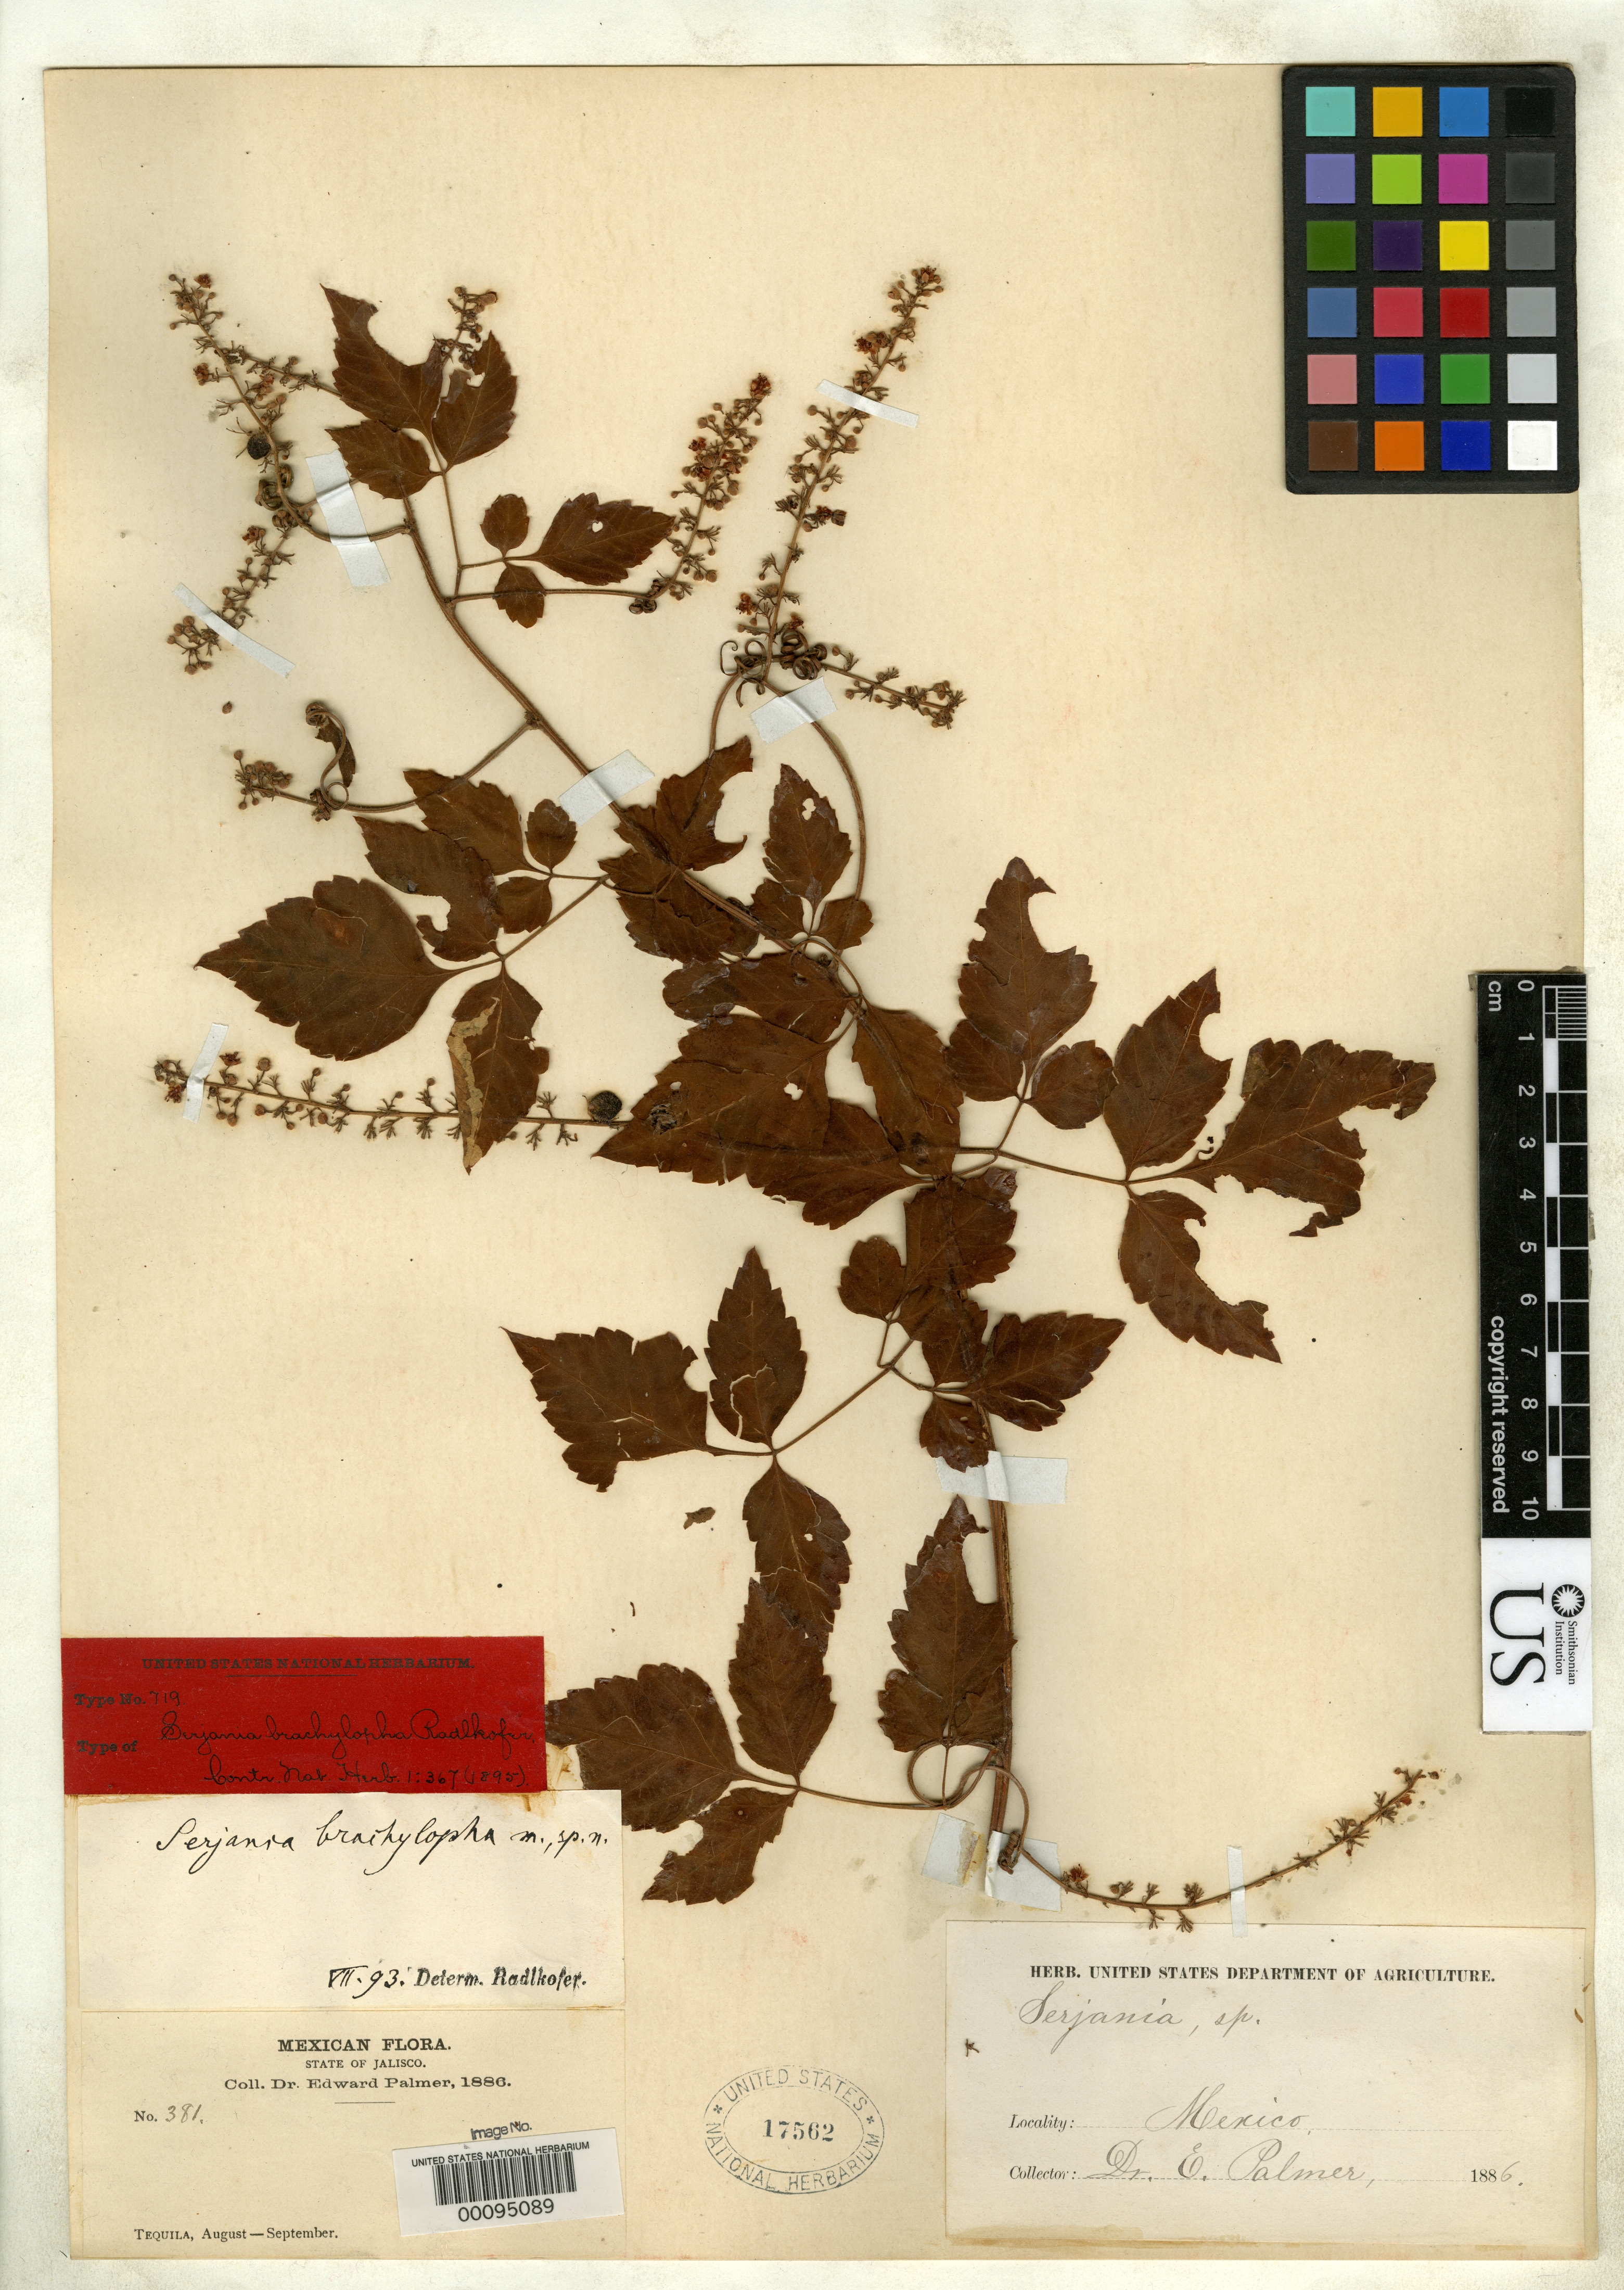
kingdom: Plantae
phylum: Tracheophyta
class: Magnoliopsida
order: Sapindales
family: Sapindaceae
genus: Serjania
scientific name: Serjania brachylopha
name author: Radlk.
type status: Isotype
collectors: E. Palmer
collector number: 381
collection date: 1886-08/1886-09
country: Mexico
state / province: Jalisco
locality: Tequila.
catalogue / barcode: US 17562